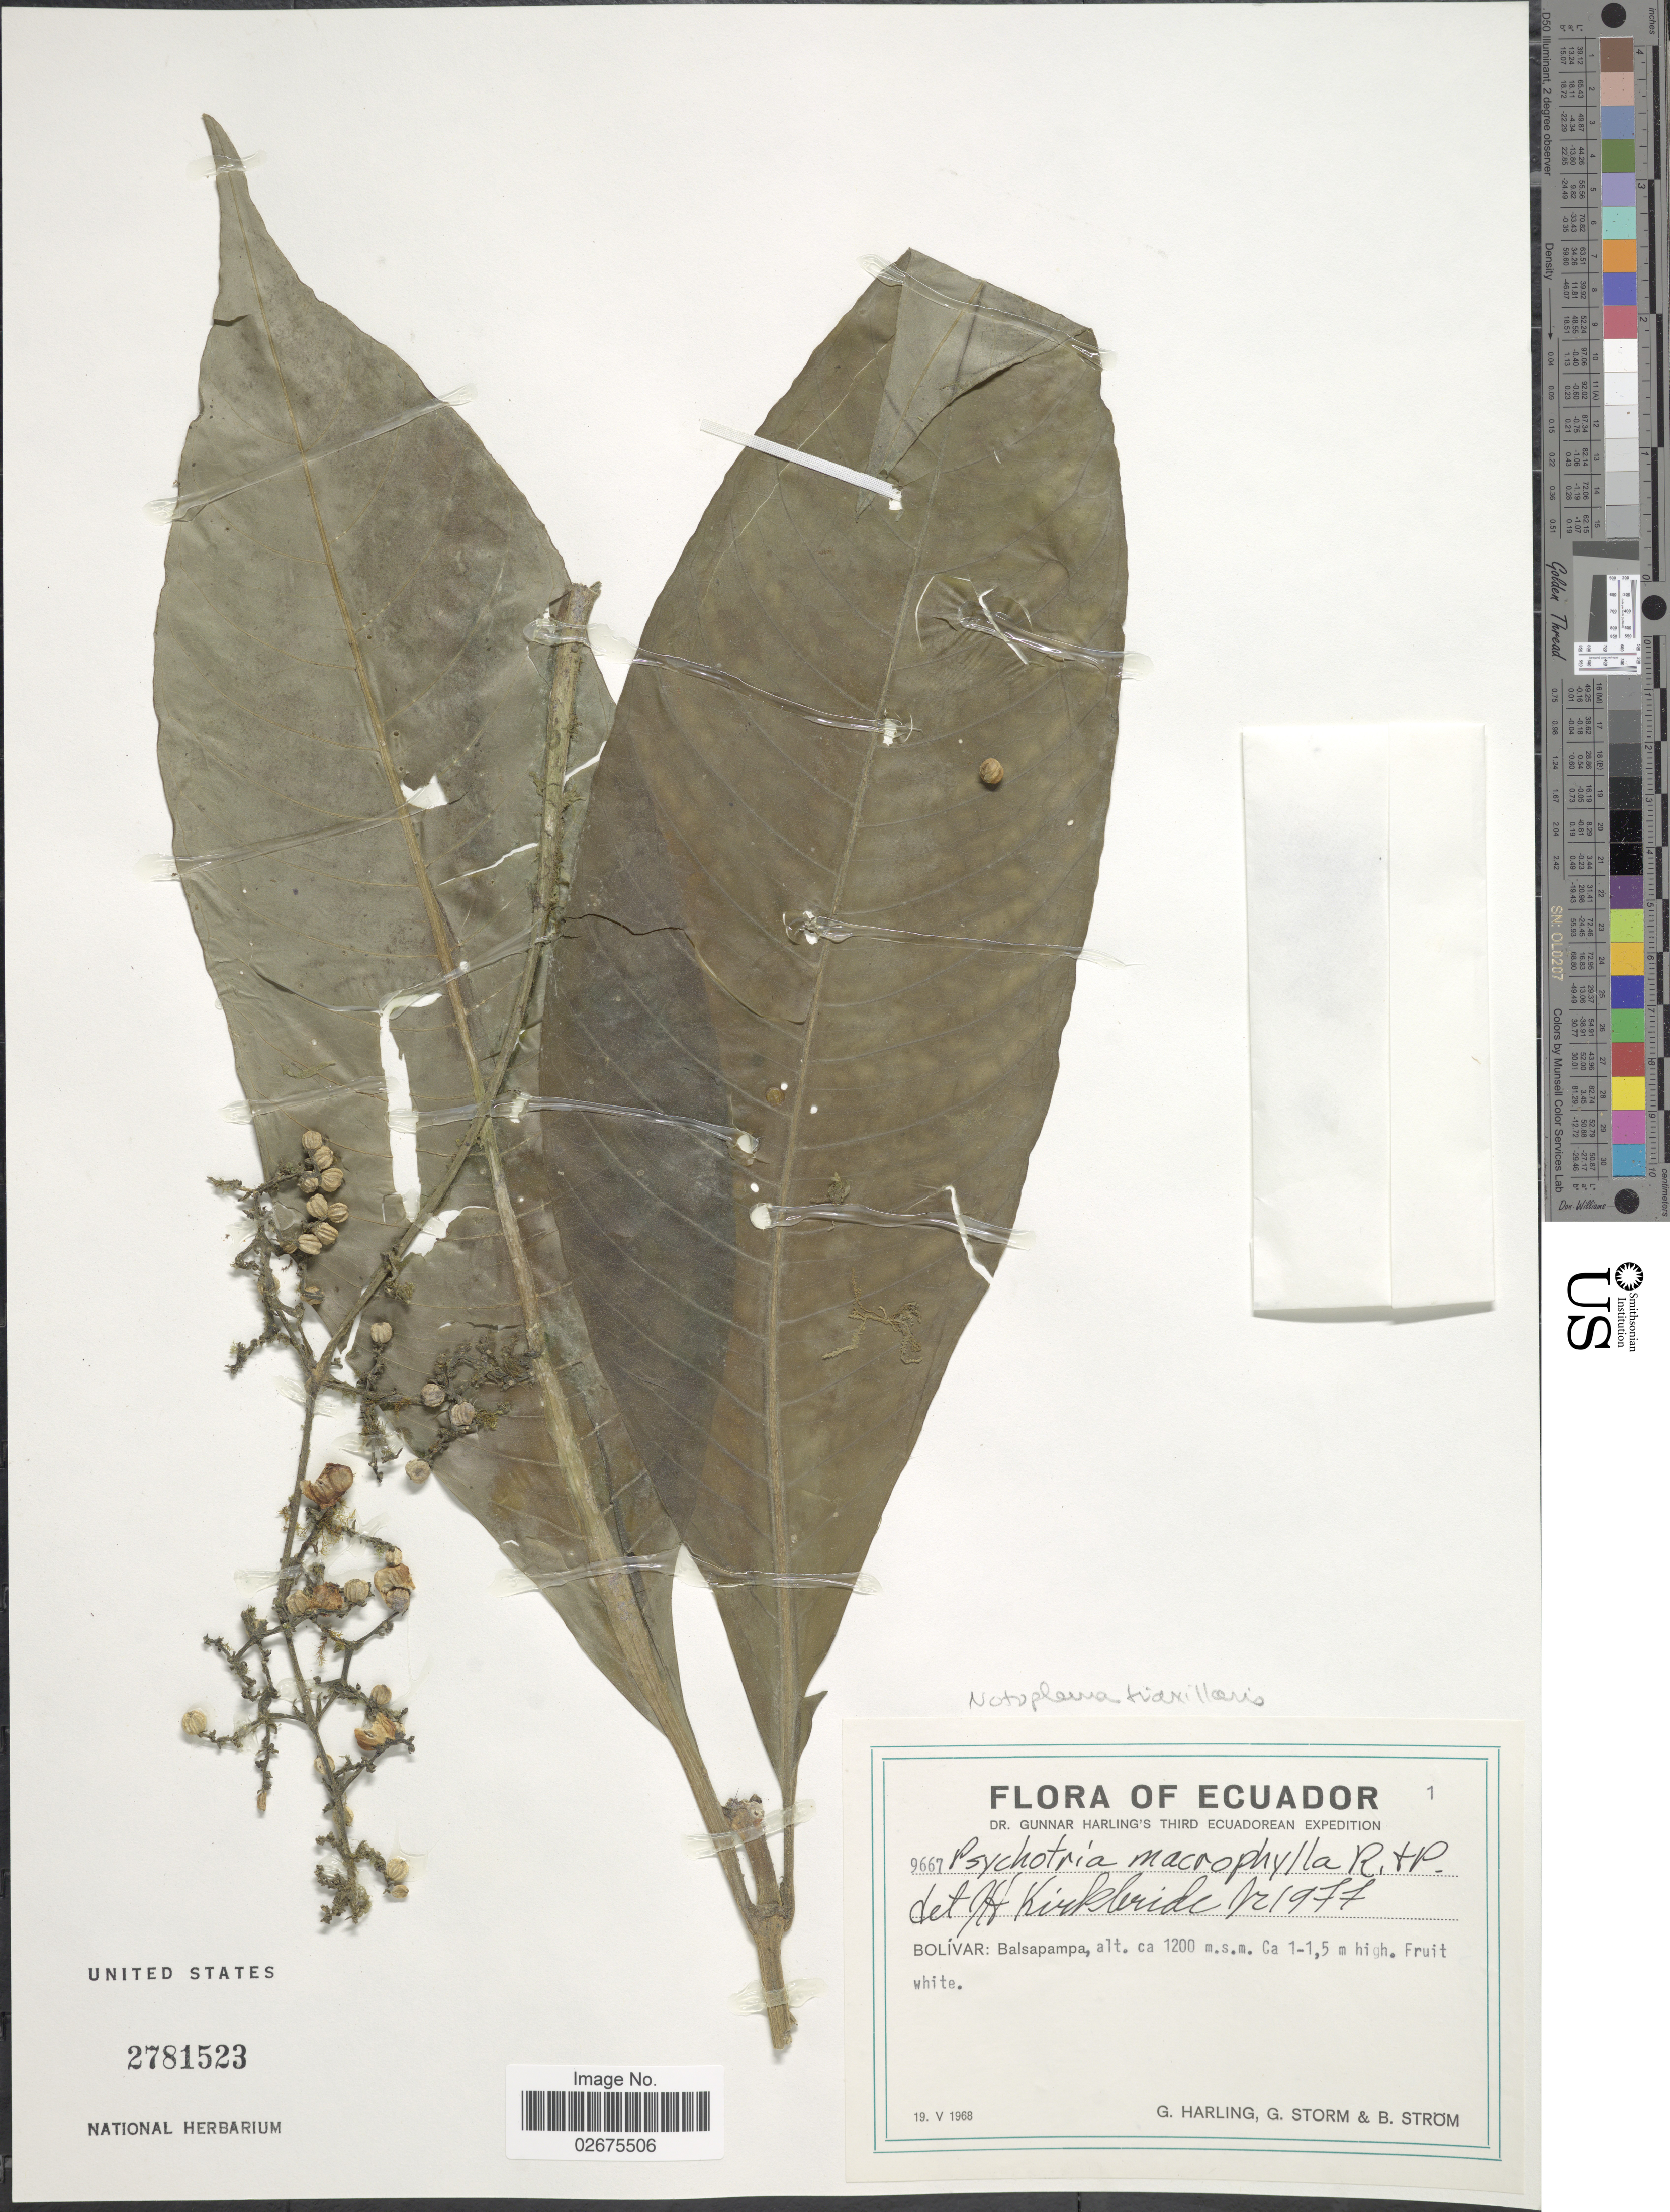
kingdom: Plantae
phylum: Tracheophyta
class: Magnoliopsida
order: Gentianales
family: Rubiaceae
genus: Notopleura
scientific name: Notopleura triaxillaris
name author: C.M. Taylor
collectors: G. Harling, G. Storm & B. Ström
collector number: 9667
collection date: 1968-05-19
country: Ecuador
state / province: Bolívar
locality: Balsapampa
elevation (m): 1200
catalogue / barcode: US 2781523